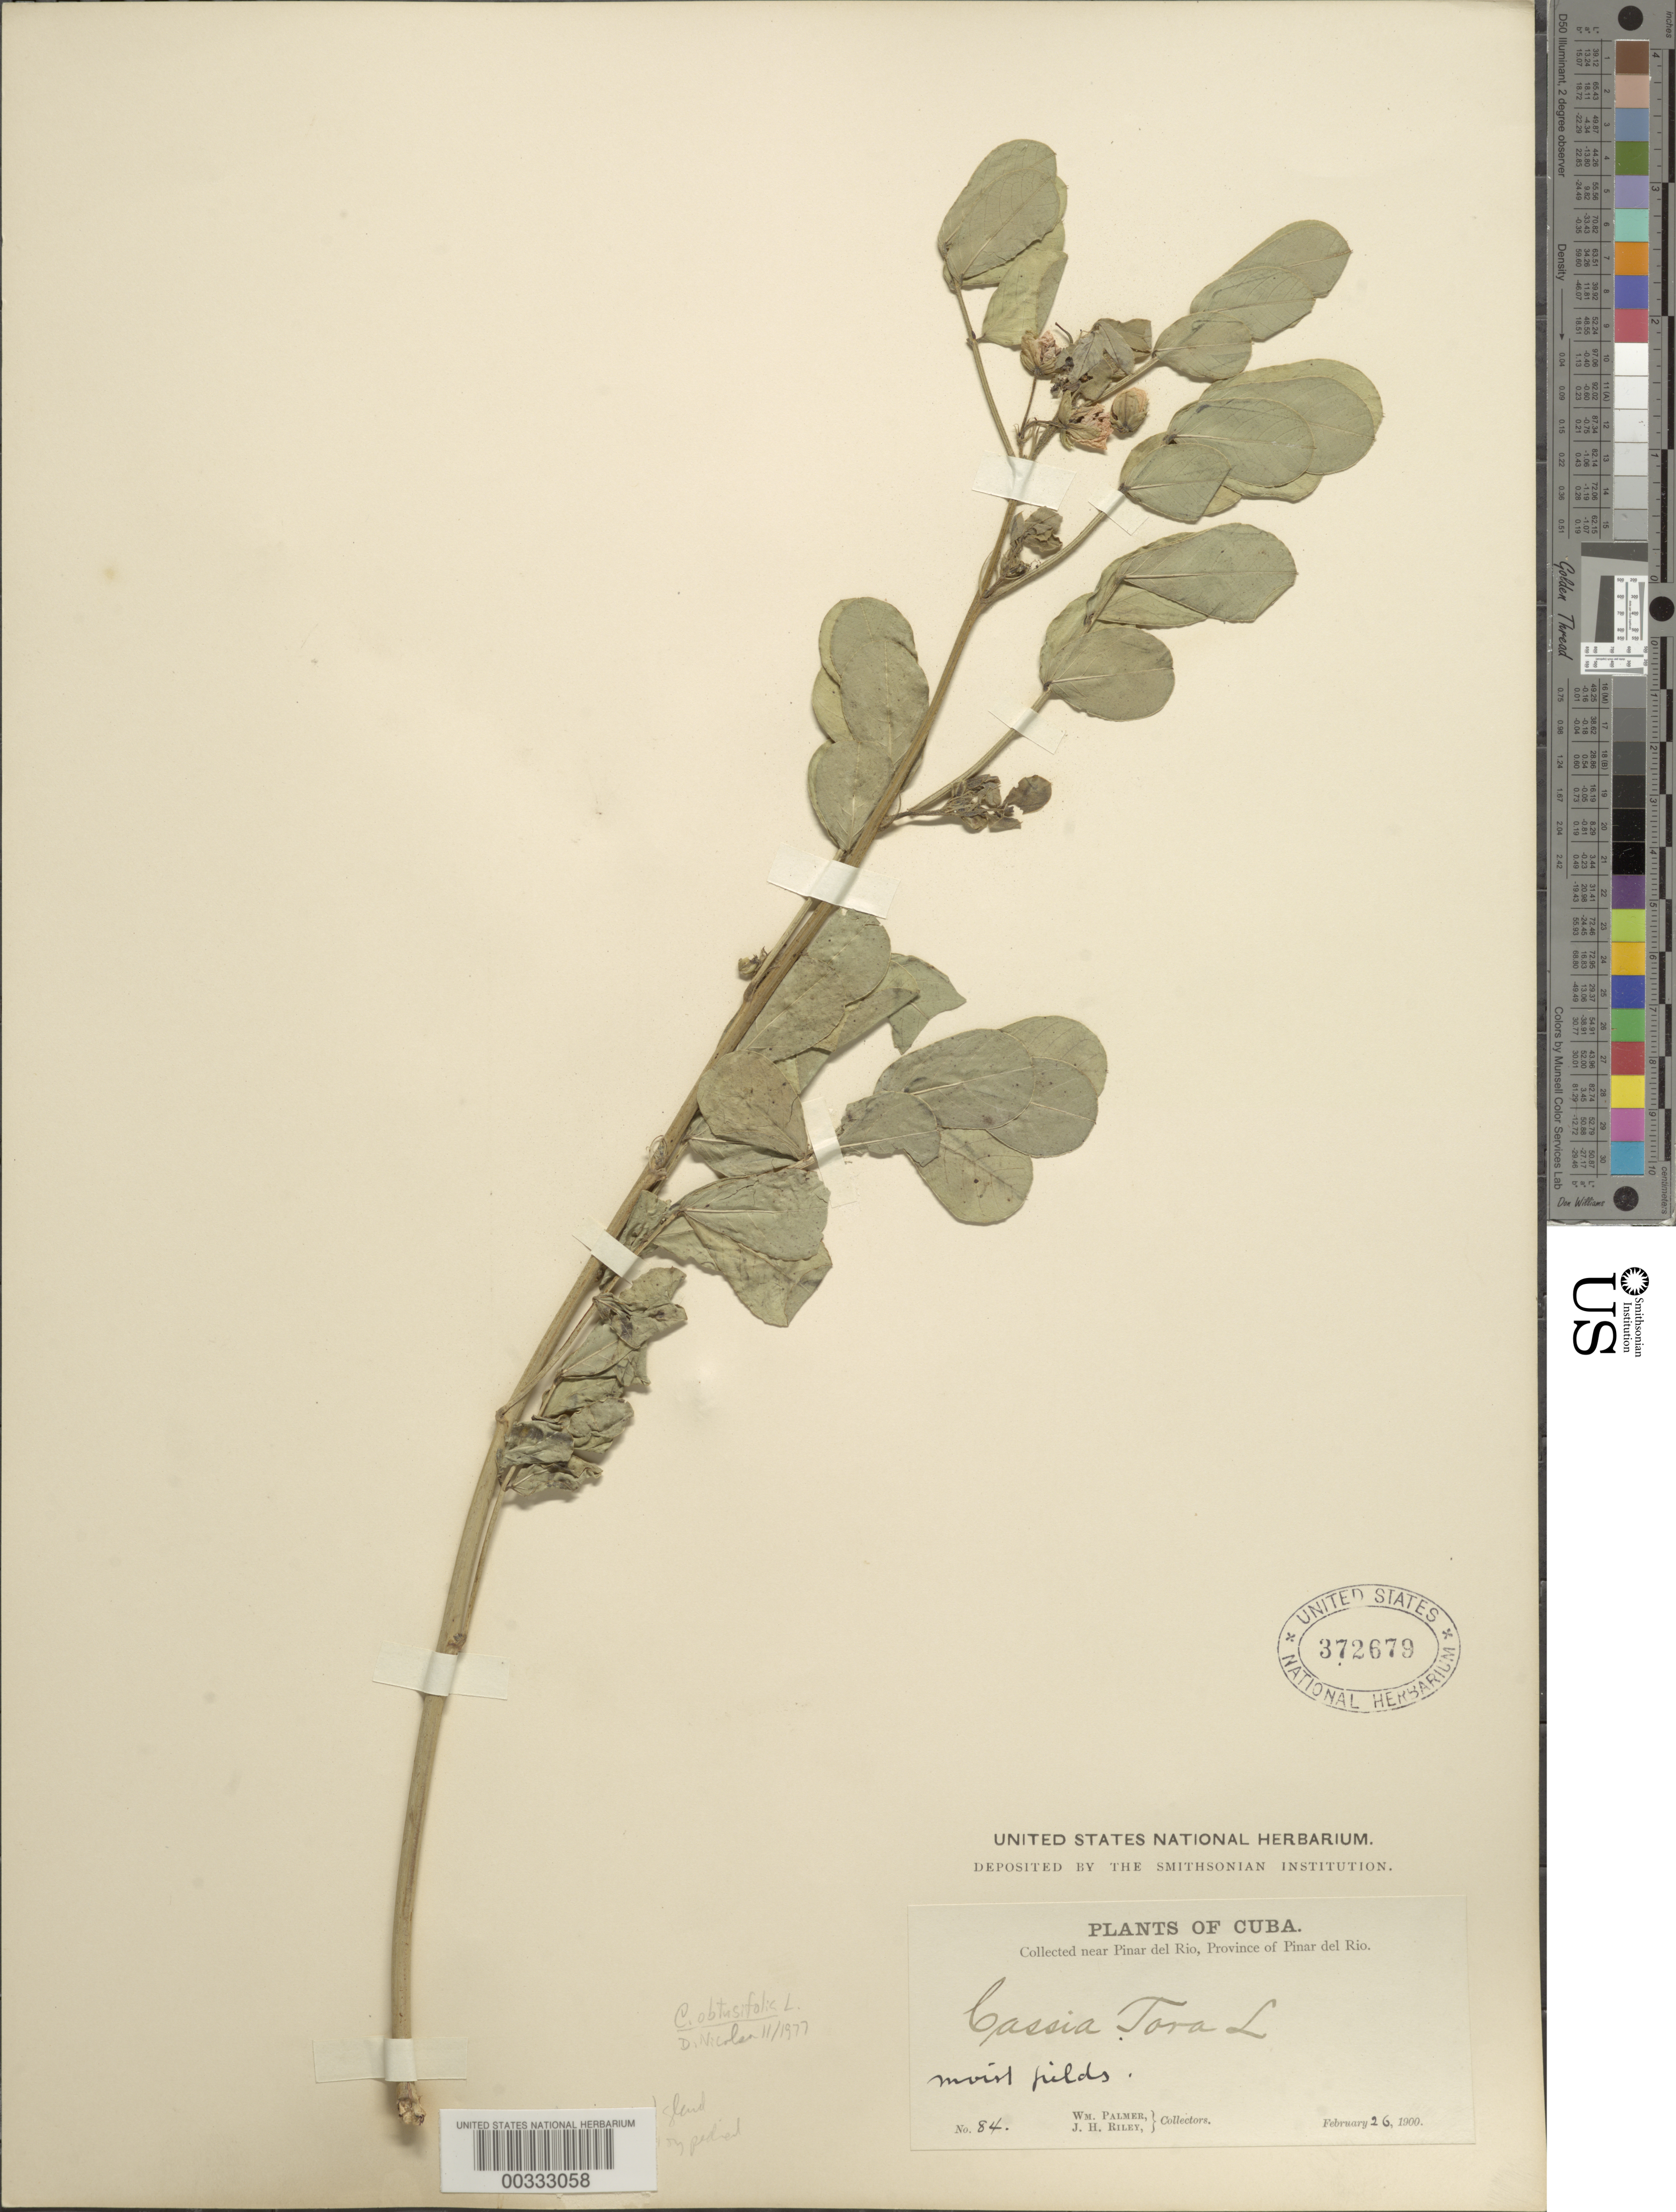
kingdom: Plantae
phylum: Tracheophyta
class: Magnoliopsida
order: Fabales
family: Fabaceae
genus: Senna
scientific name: Senna obtusifolia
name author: (L.) H.S. Irwin & Barneby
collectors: W. Palmer & J. H. Riley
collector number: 84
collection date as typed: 26 Feb 1900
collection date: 1900-02-26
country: Cuba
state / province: Pinar del Río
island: Greater Antilles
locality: Near pinar del rio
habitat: Moist fields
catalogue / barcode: US 372679